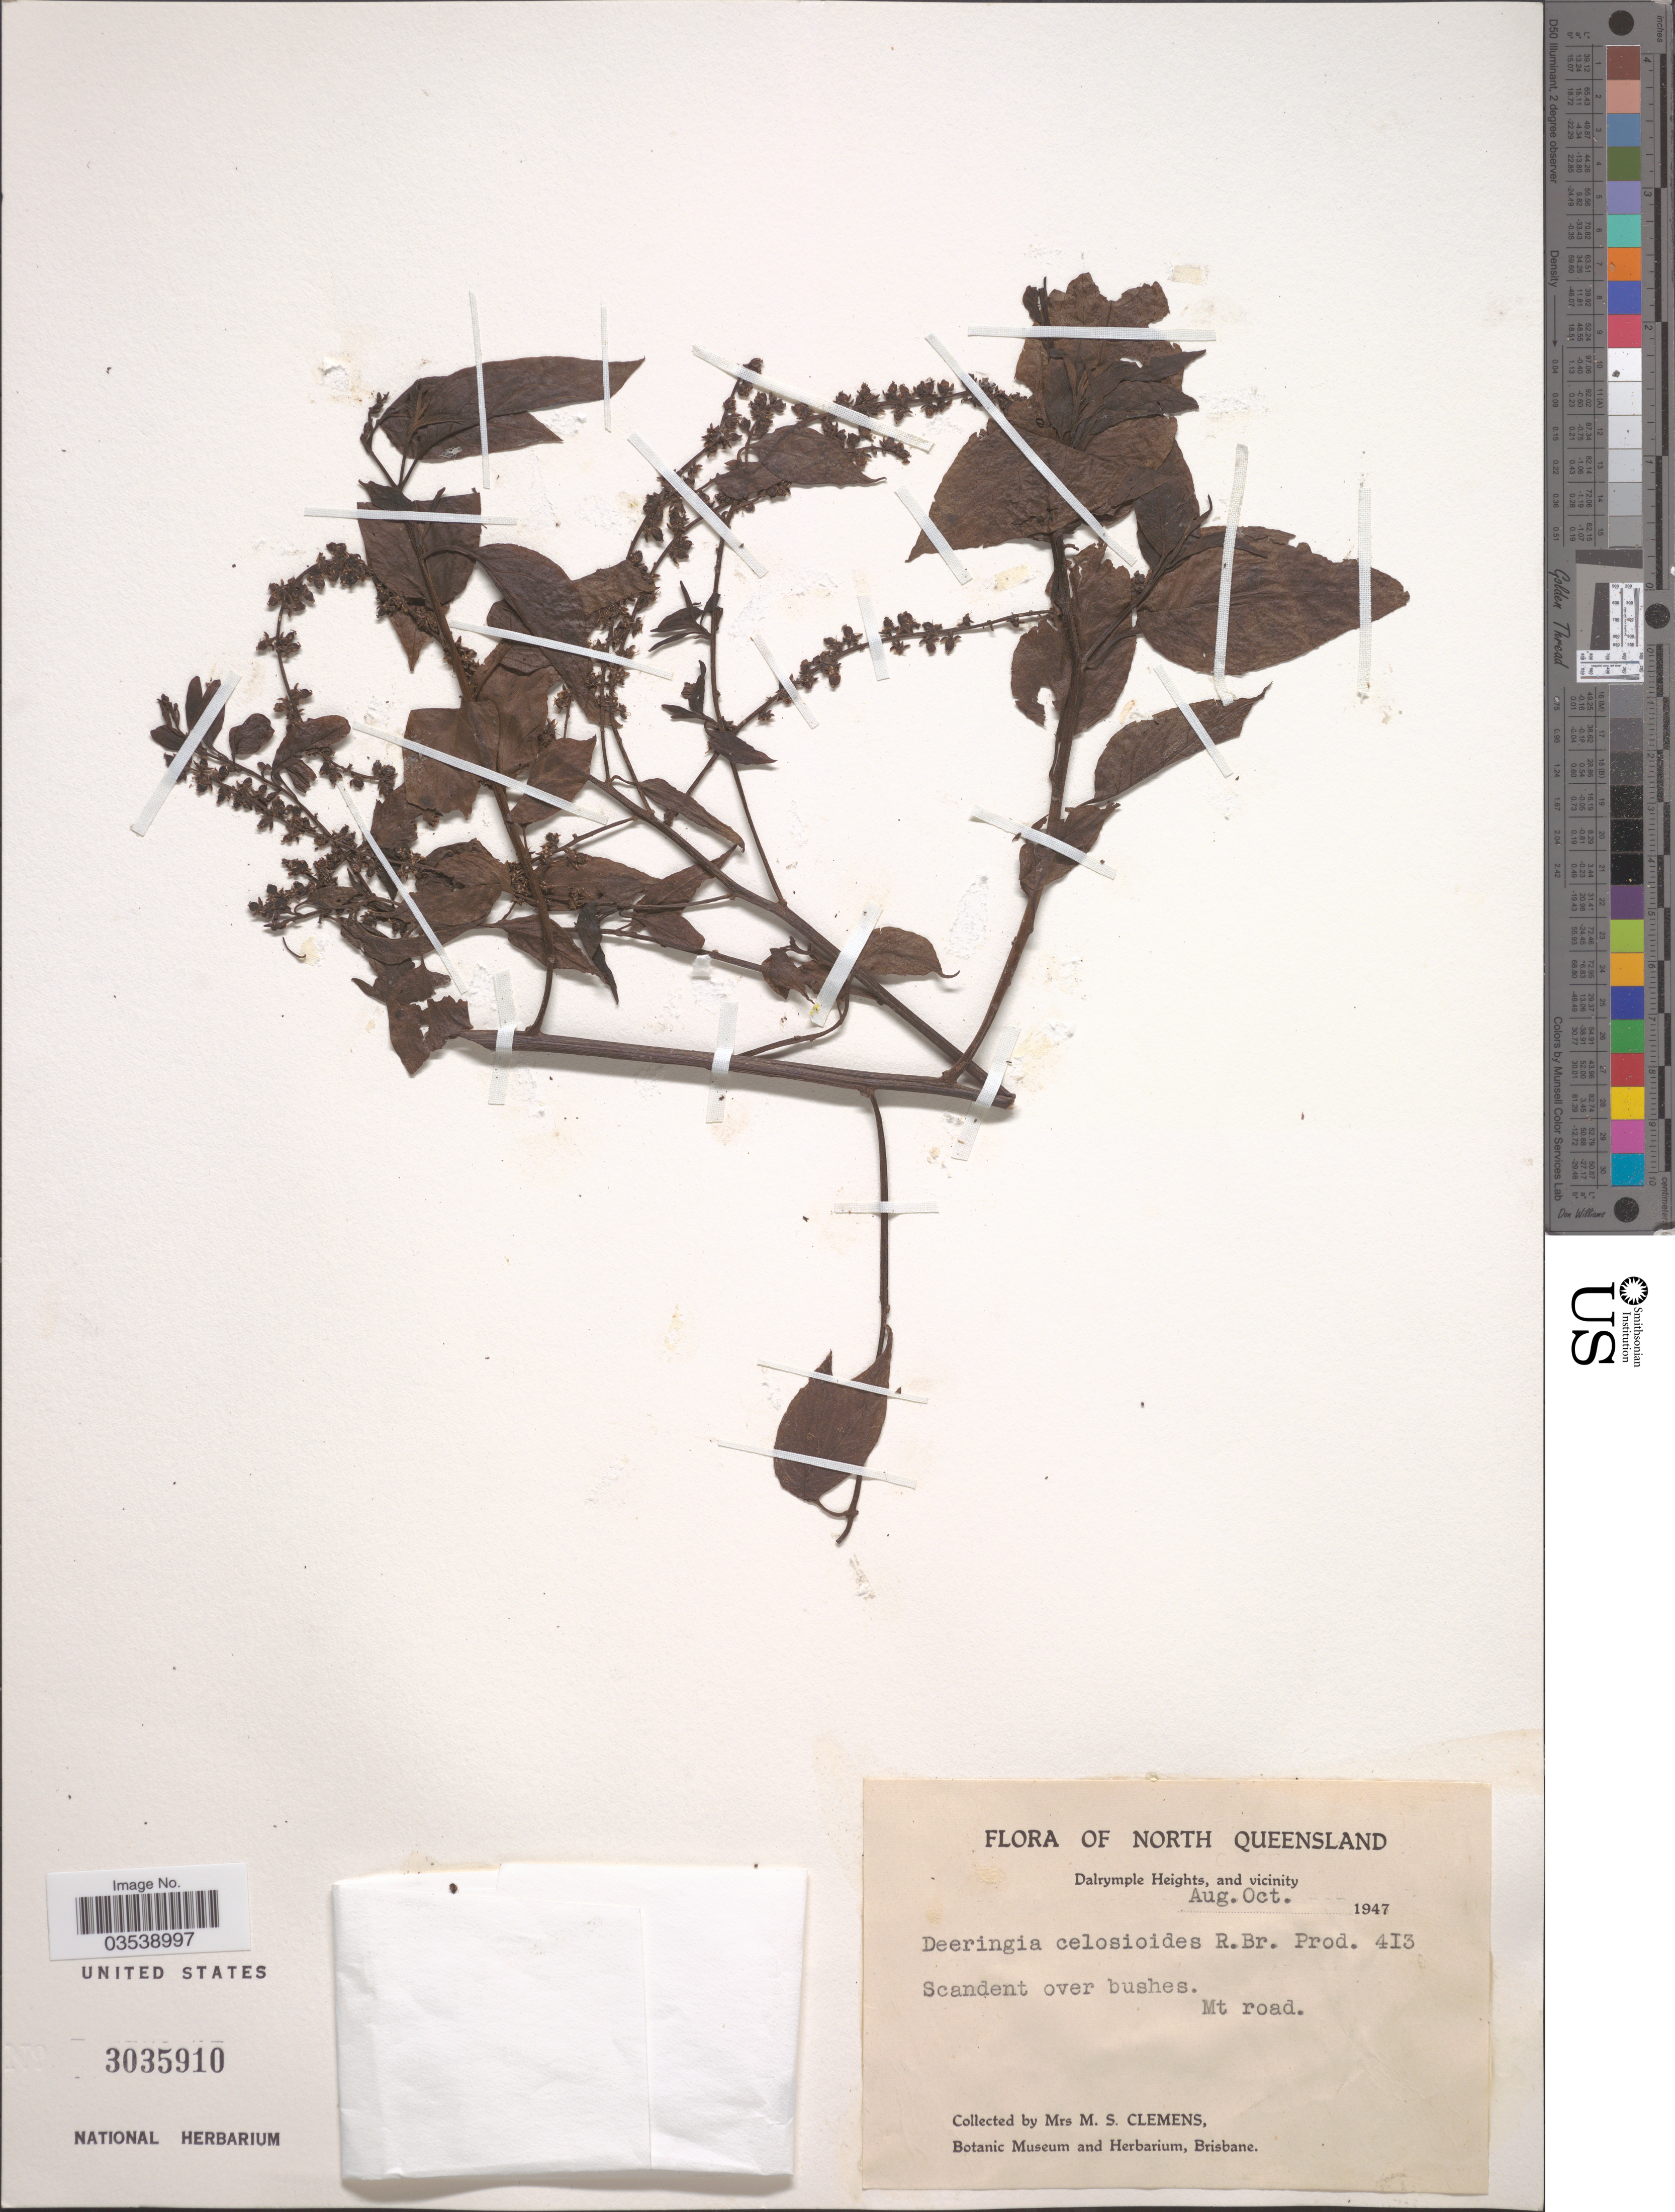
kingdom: Plantae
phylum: Tracheophyta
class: Magnoliopsida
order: Caryophyllales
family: Amaranthaceae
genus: Deeringia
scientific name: Deeringia celosioides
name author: R. Br.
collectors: M. S. Clemens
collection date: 1947-08/1947-10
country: Australia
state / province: Queensland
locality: North Queensland. Dalrymple Heights, and vicinity. Mt road.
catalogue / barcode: US 3035910